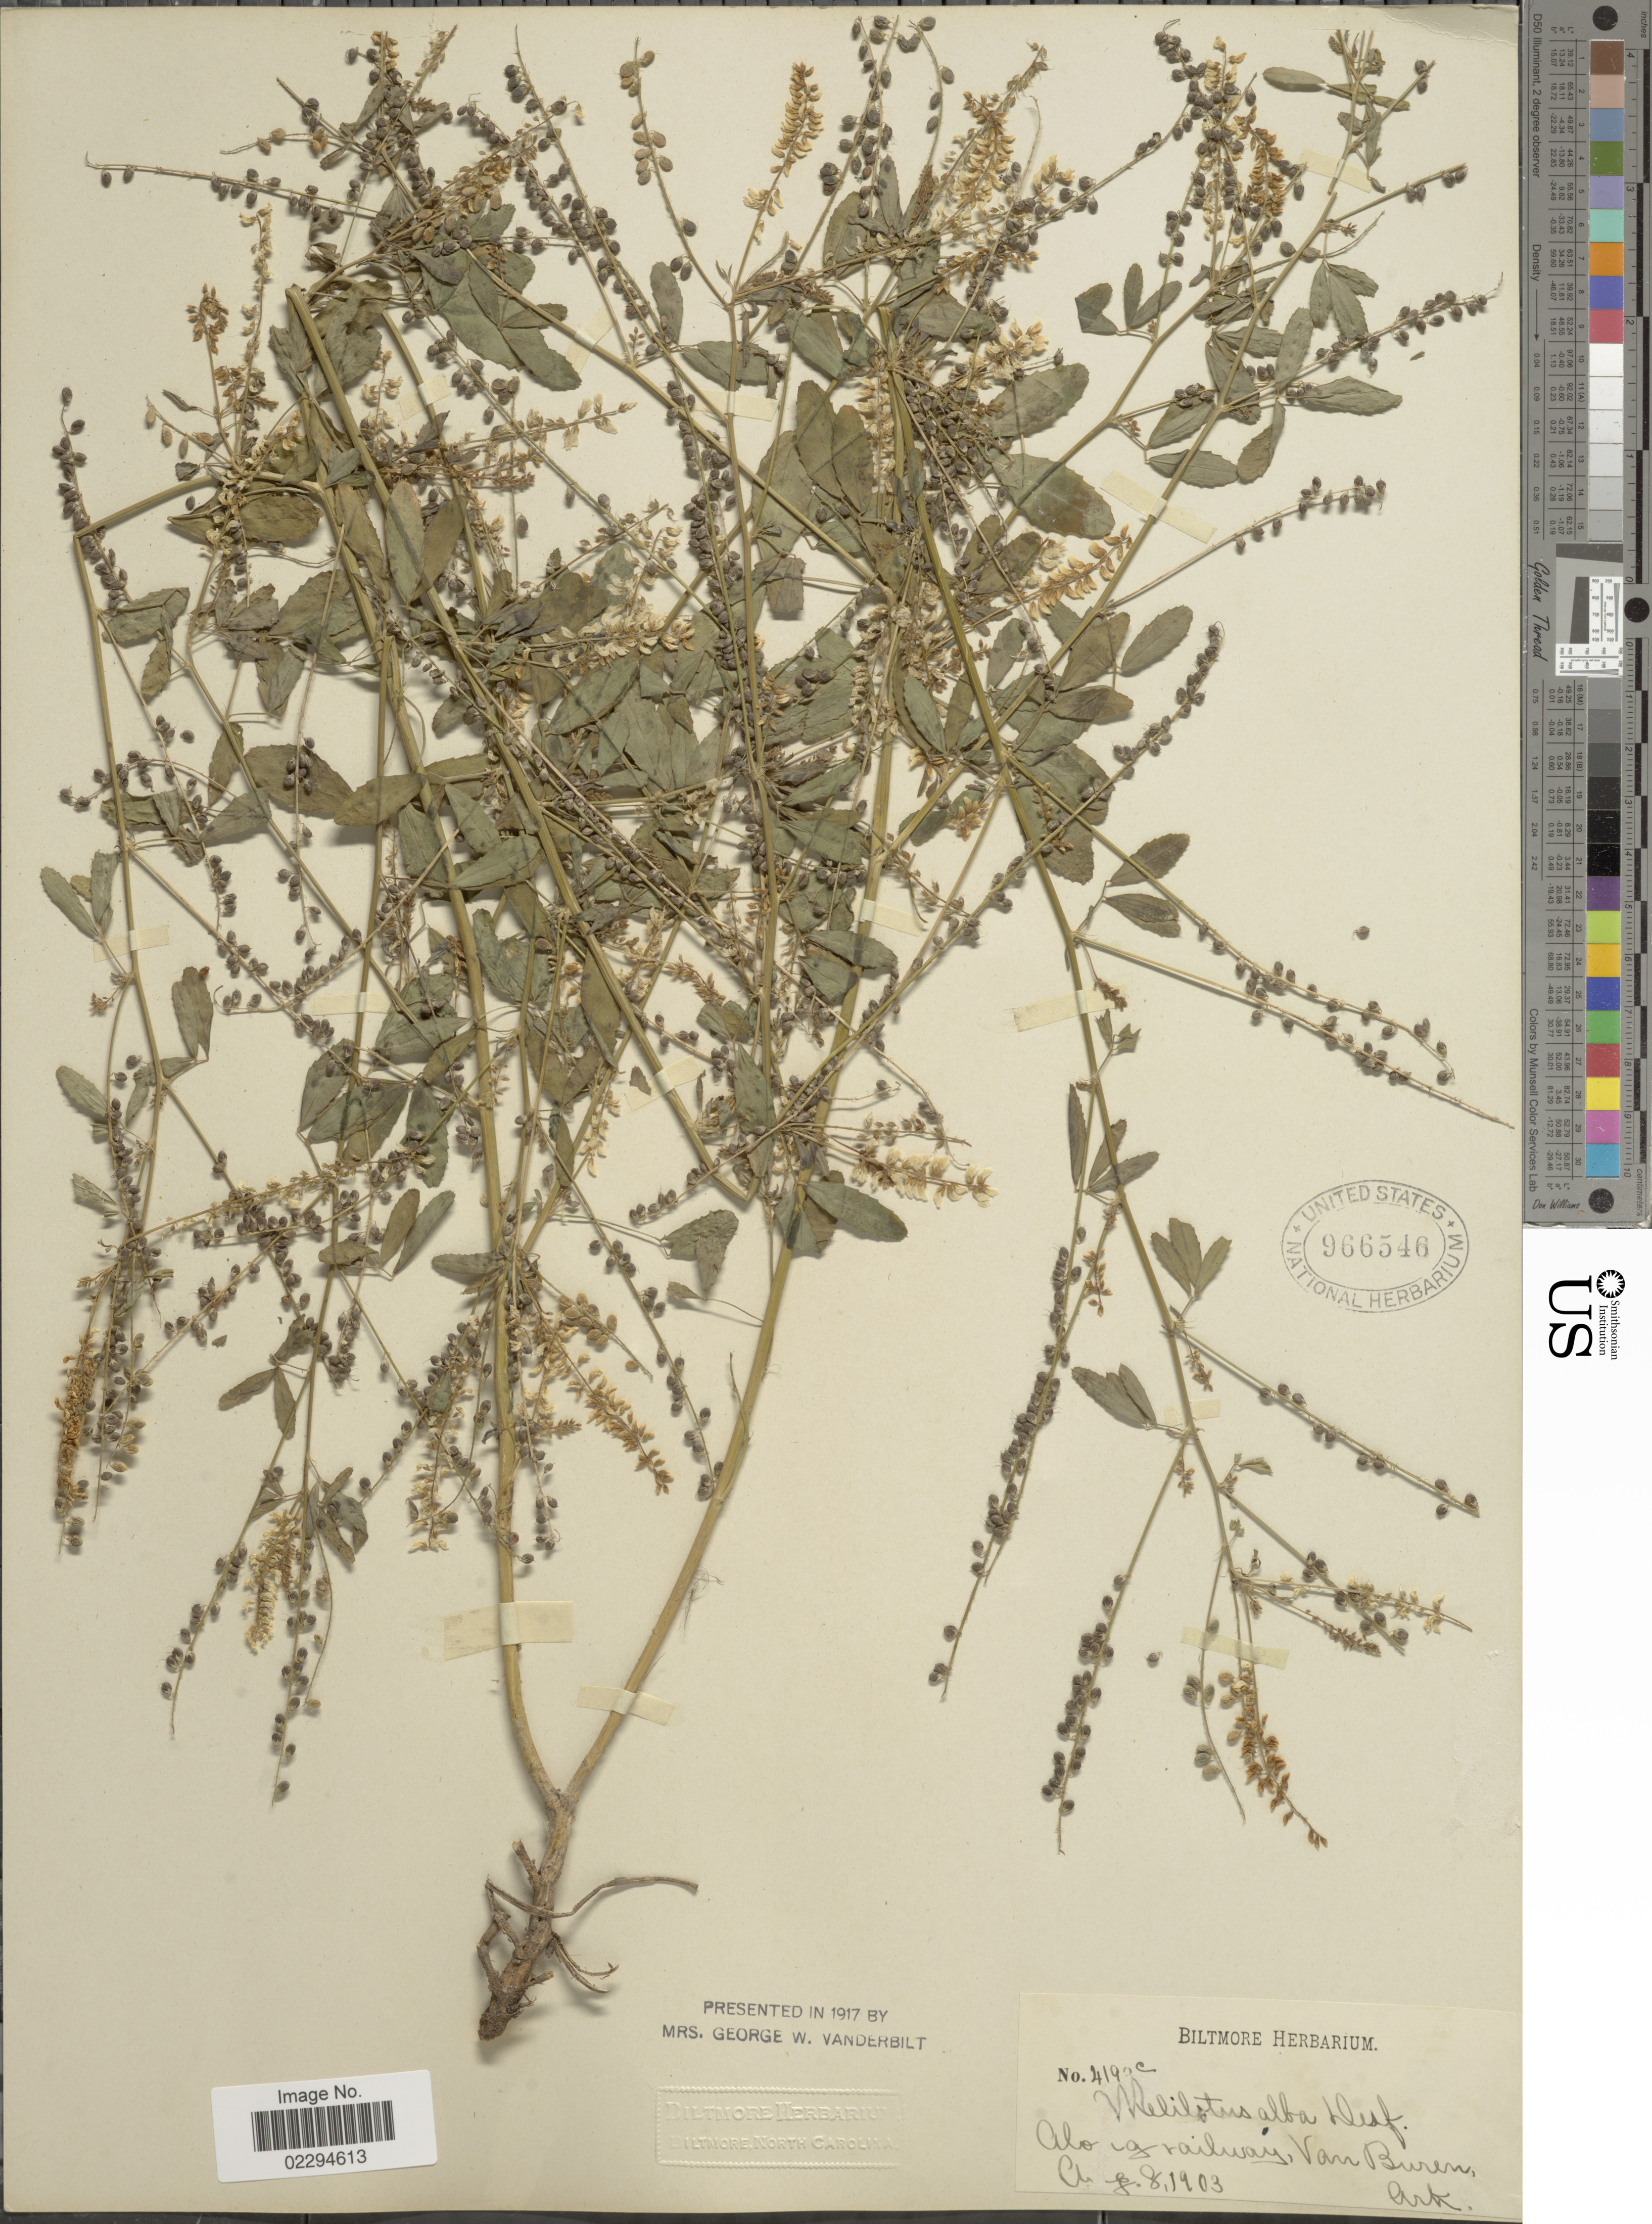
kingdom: Plantae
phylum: Tracheophyta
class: Magnoliopsida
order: Fabales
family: Fabaceae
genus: Melilotus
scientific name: Melilotus albus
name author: Medik.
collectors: ex herb. Biltmore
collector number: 4190c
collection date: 1903-08-08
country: United States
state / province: Arkansas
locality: Van Buren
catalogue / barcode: US 966546